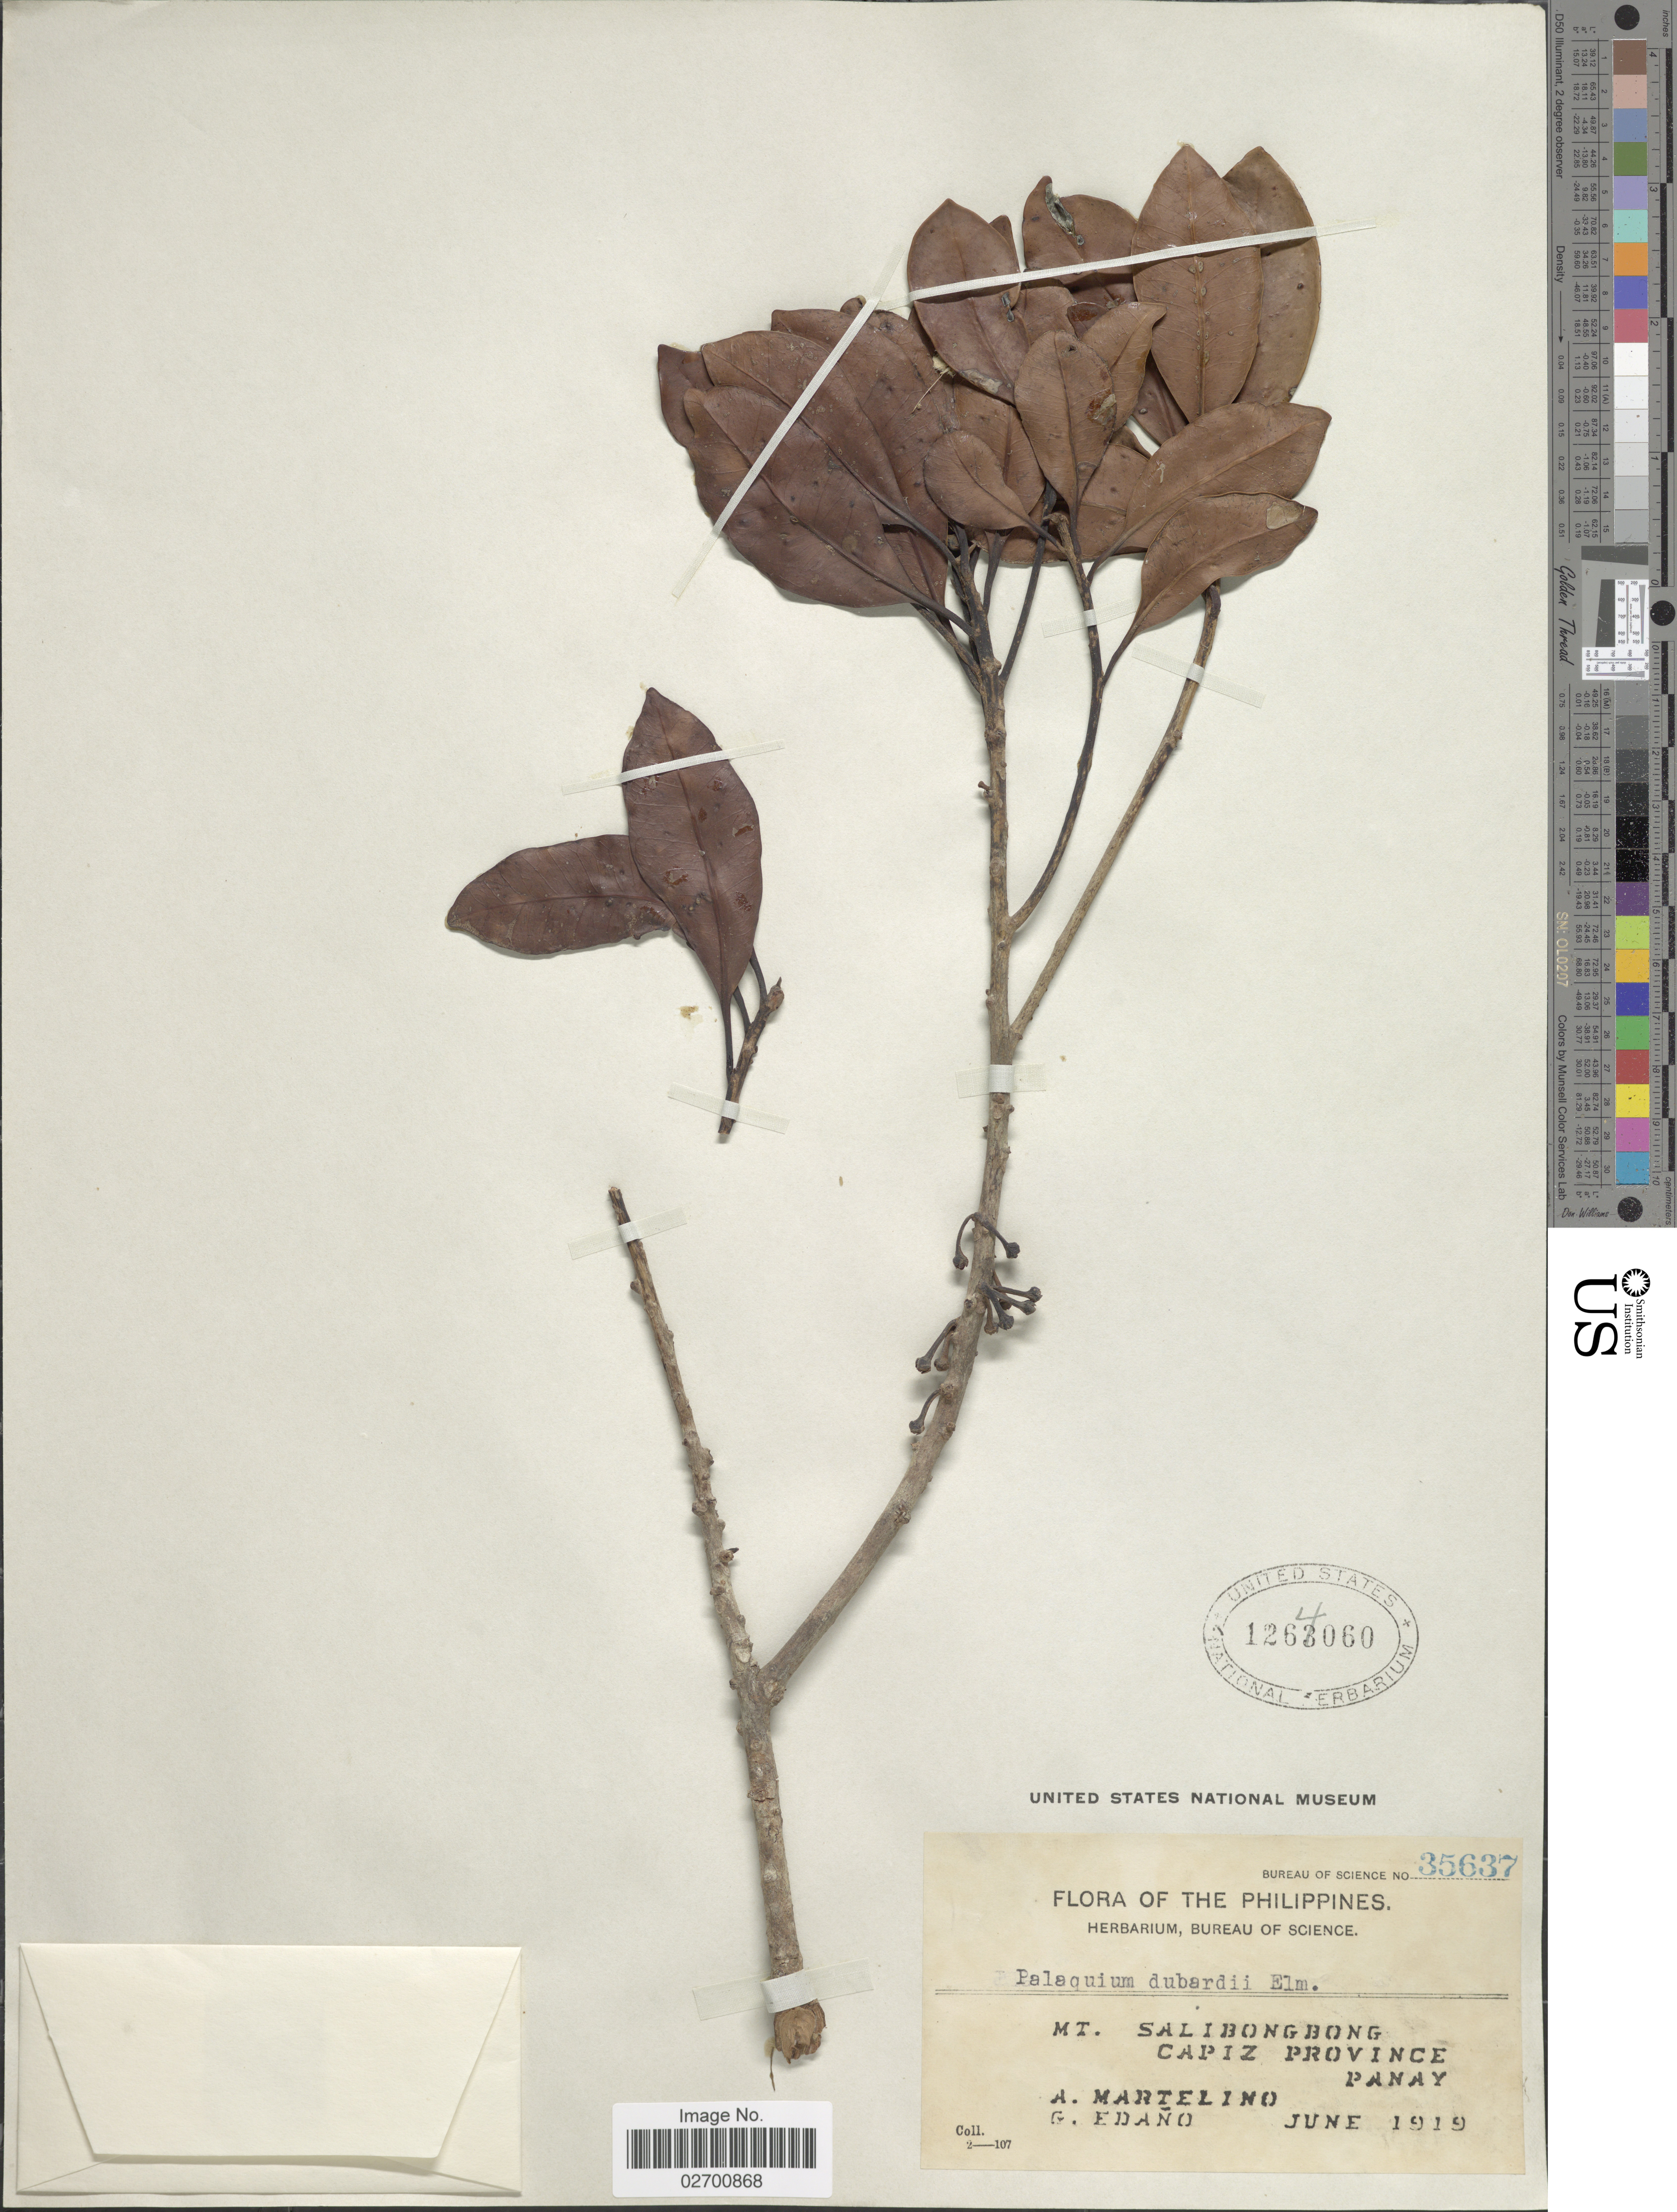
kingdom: Plantae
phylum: Tracheophyta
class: Magnoliopsida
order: Ericales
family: Sapotaceae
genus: Palaquium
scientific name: Palaquium dubardii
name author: Elmer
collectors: A. Martelino & G. Edaño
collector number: Bureau of Science 35637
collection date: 1919-06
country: Philippines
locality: Mt. Salibongbong. Capiz Province, Panay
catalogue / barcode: US 1264060